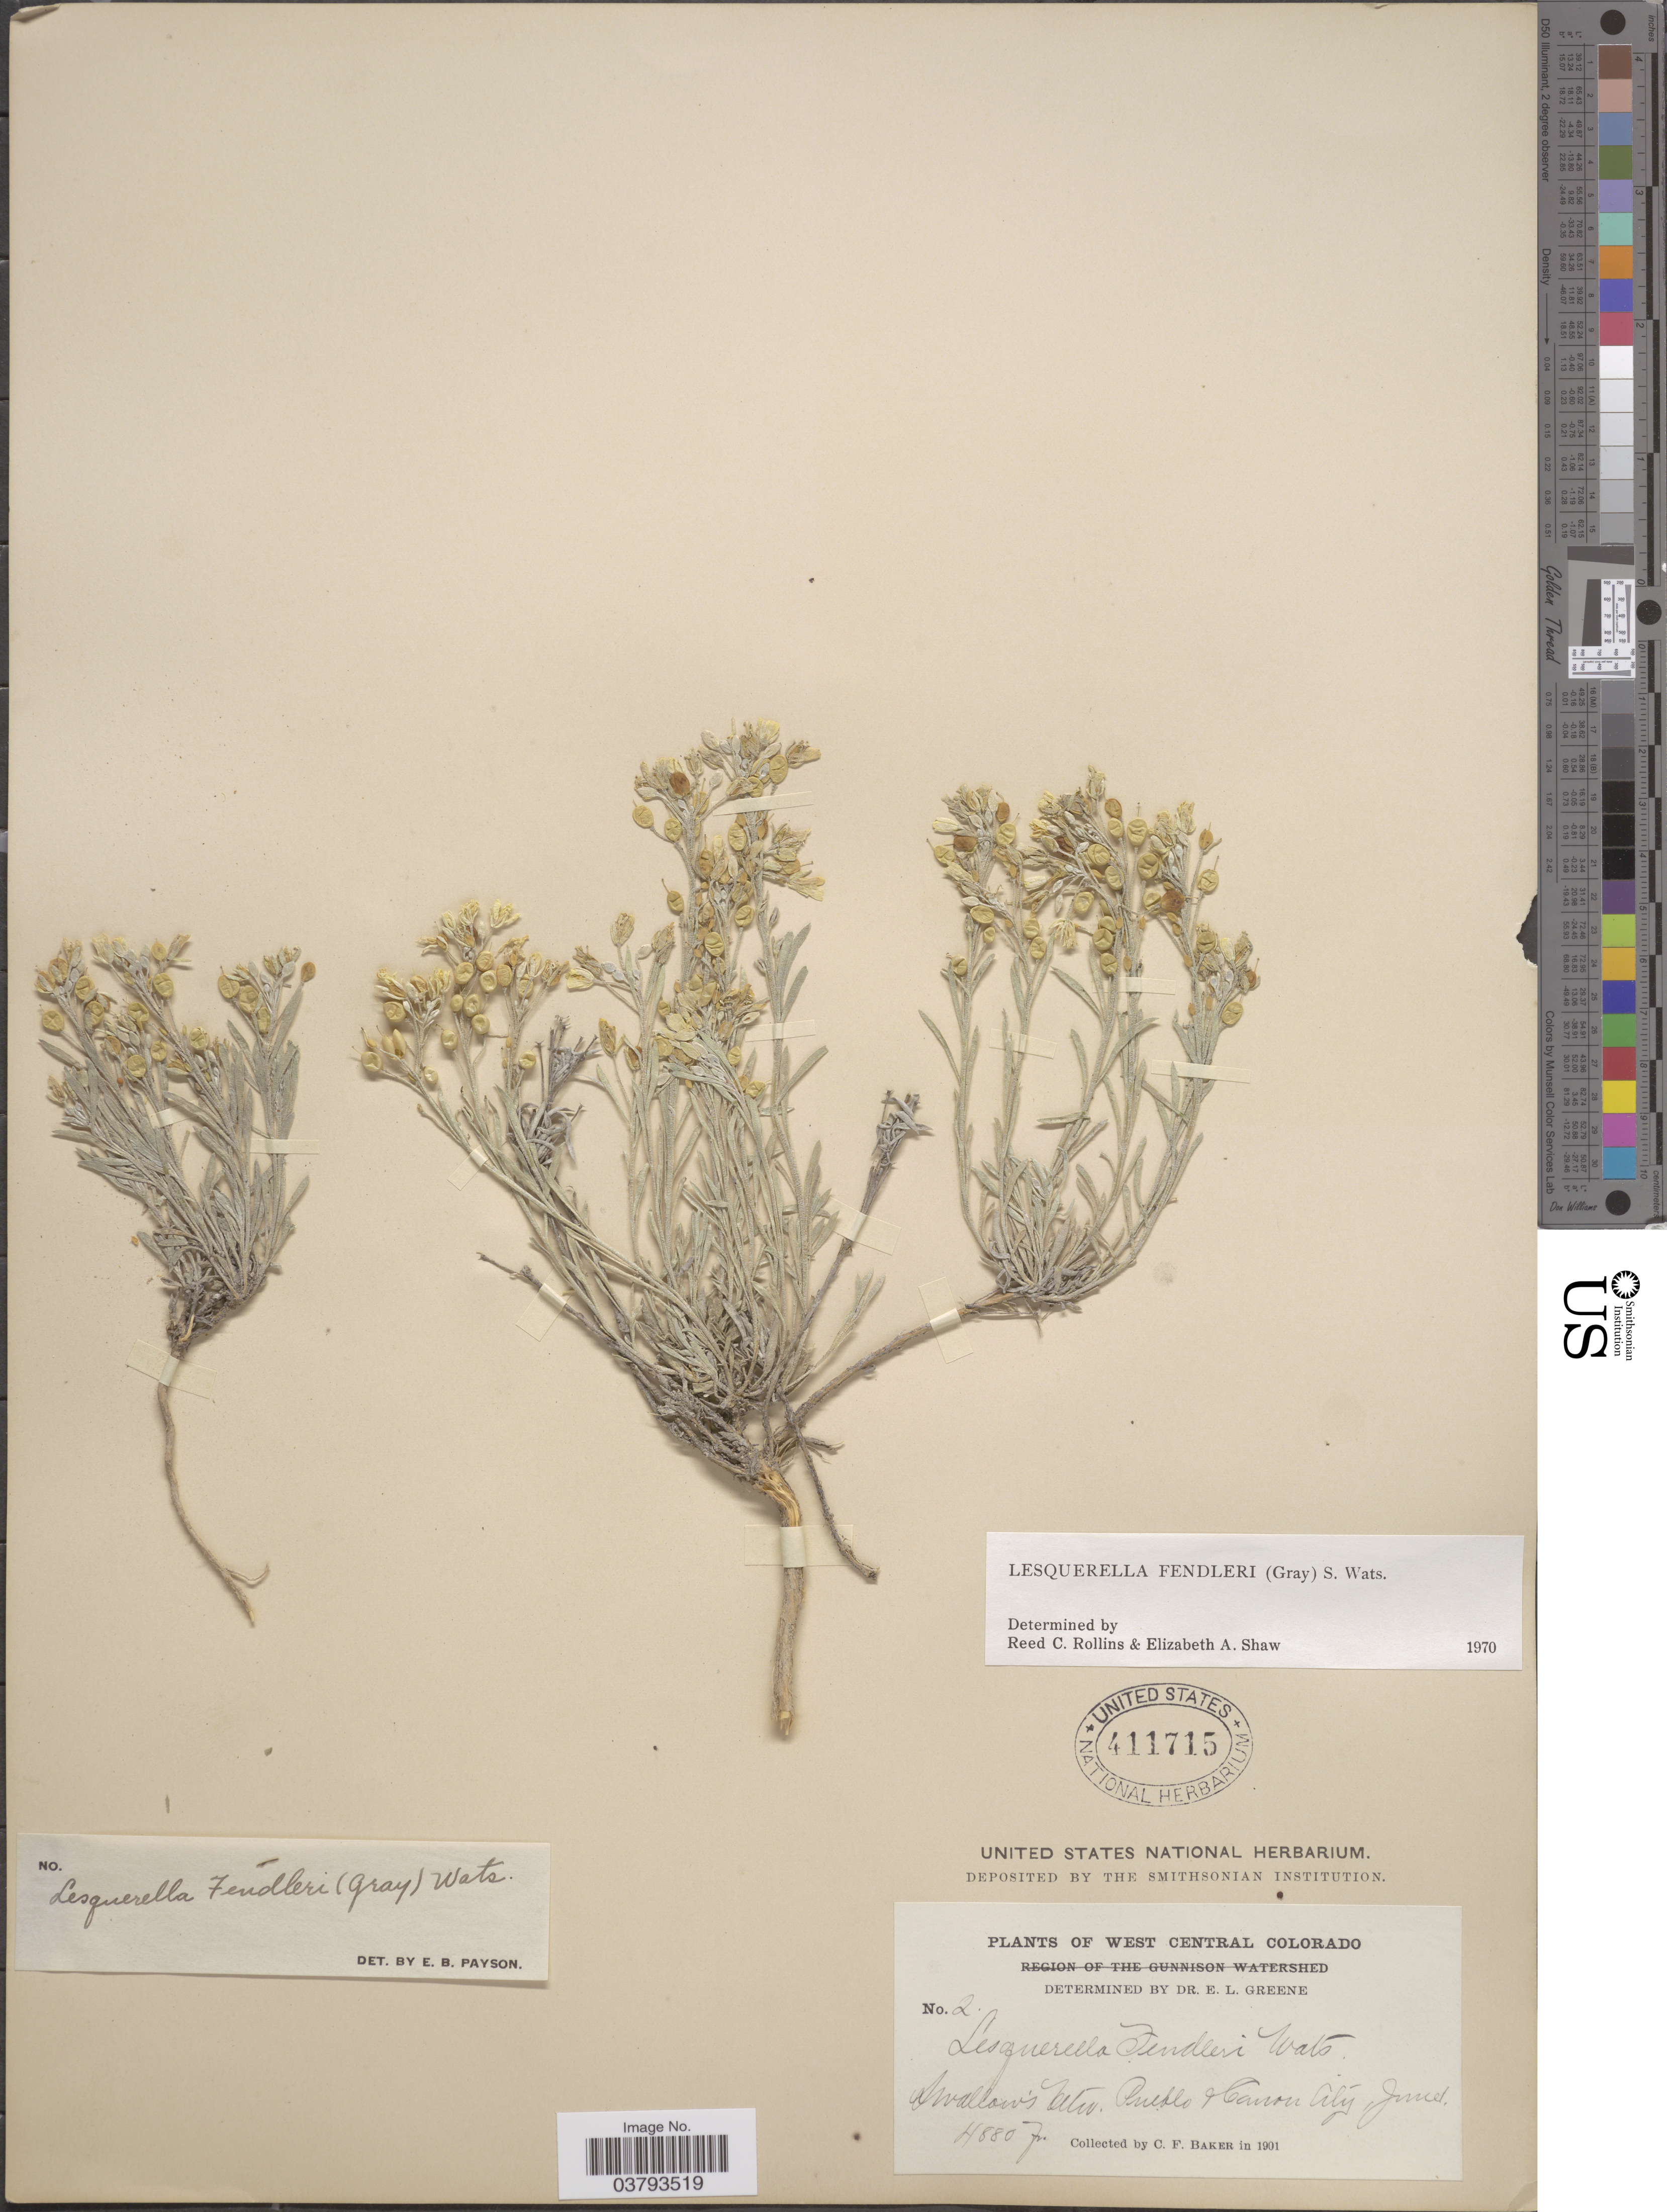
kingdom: Plantae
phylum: Tracheophyta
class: Magnoliopsida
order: Brassicales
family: Brassicaceae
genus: Lesquerella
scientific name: Lesquerella fendleri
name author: (A. Gray) S. Watson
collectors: C. F. Baker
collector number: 2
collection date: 1901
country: United States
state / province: Colorado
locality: West Central Colorado. Swallows below Pueblo & Canon City, Junct.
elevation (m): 1487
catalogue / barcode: US 411715